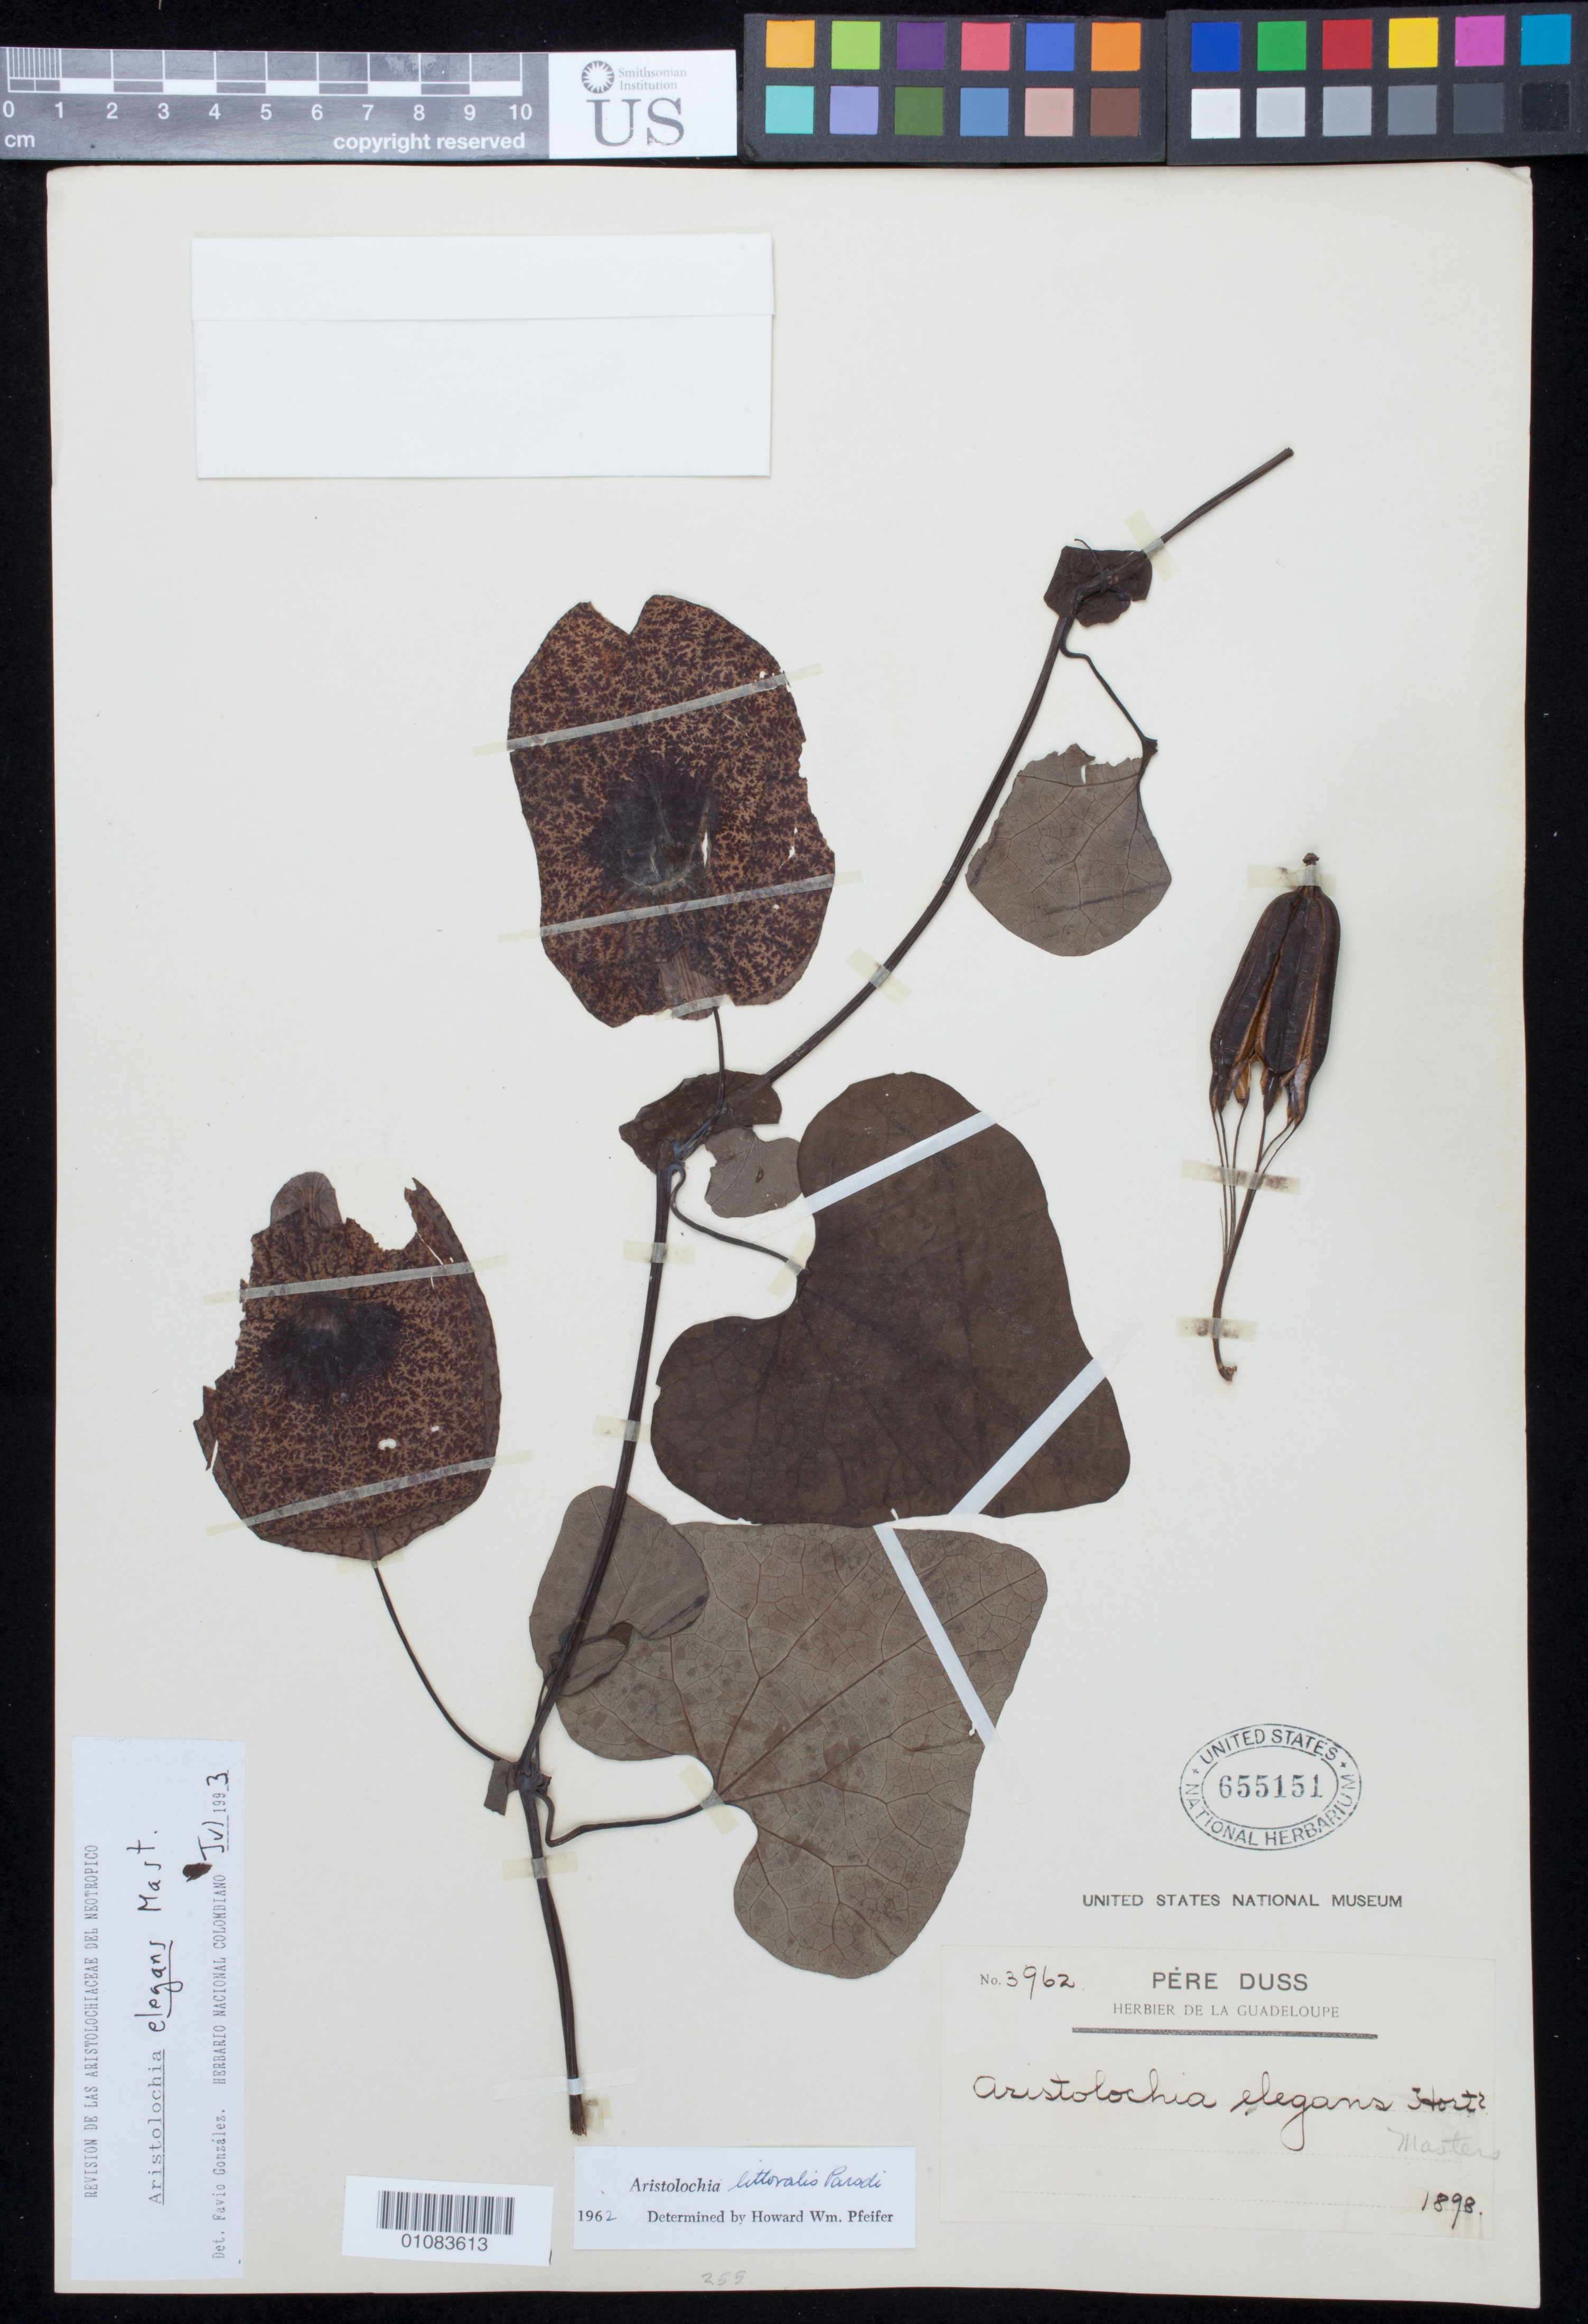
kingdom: Plantae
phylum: Tracheophyta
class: Magnoliopsida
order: Piperales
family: Aristolochiaceae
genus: Aristolochia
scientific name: Aristolochia elegans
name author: Mast.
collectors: Père Duss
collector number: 3962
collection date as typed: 1898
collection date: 1898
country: Guadeloupe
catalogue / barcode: US 655151